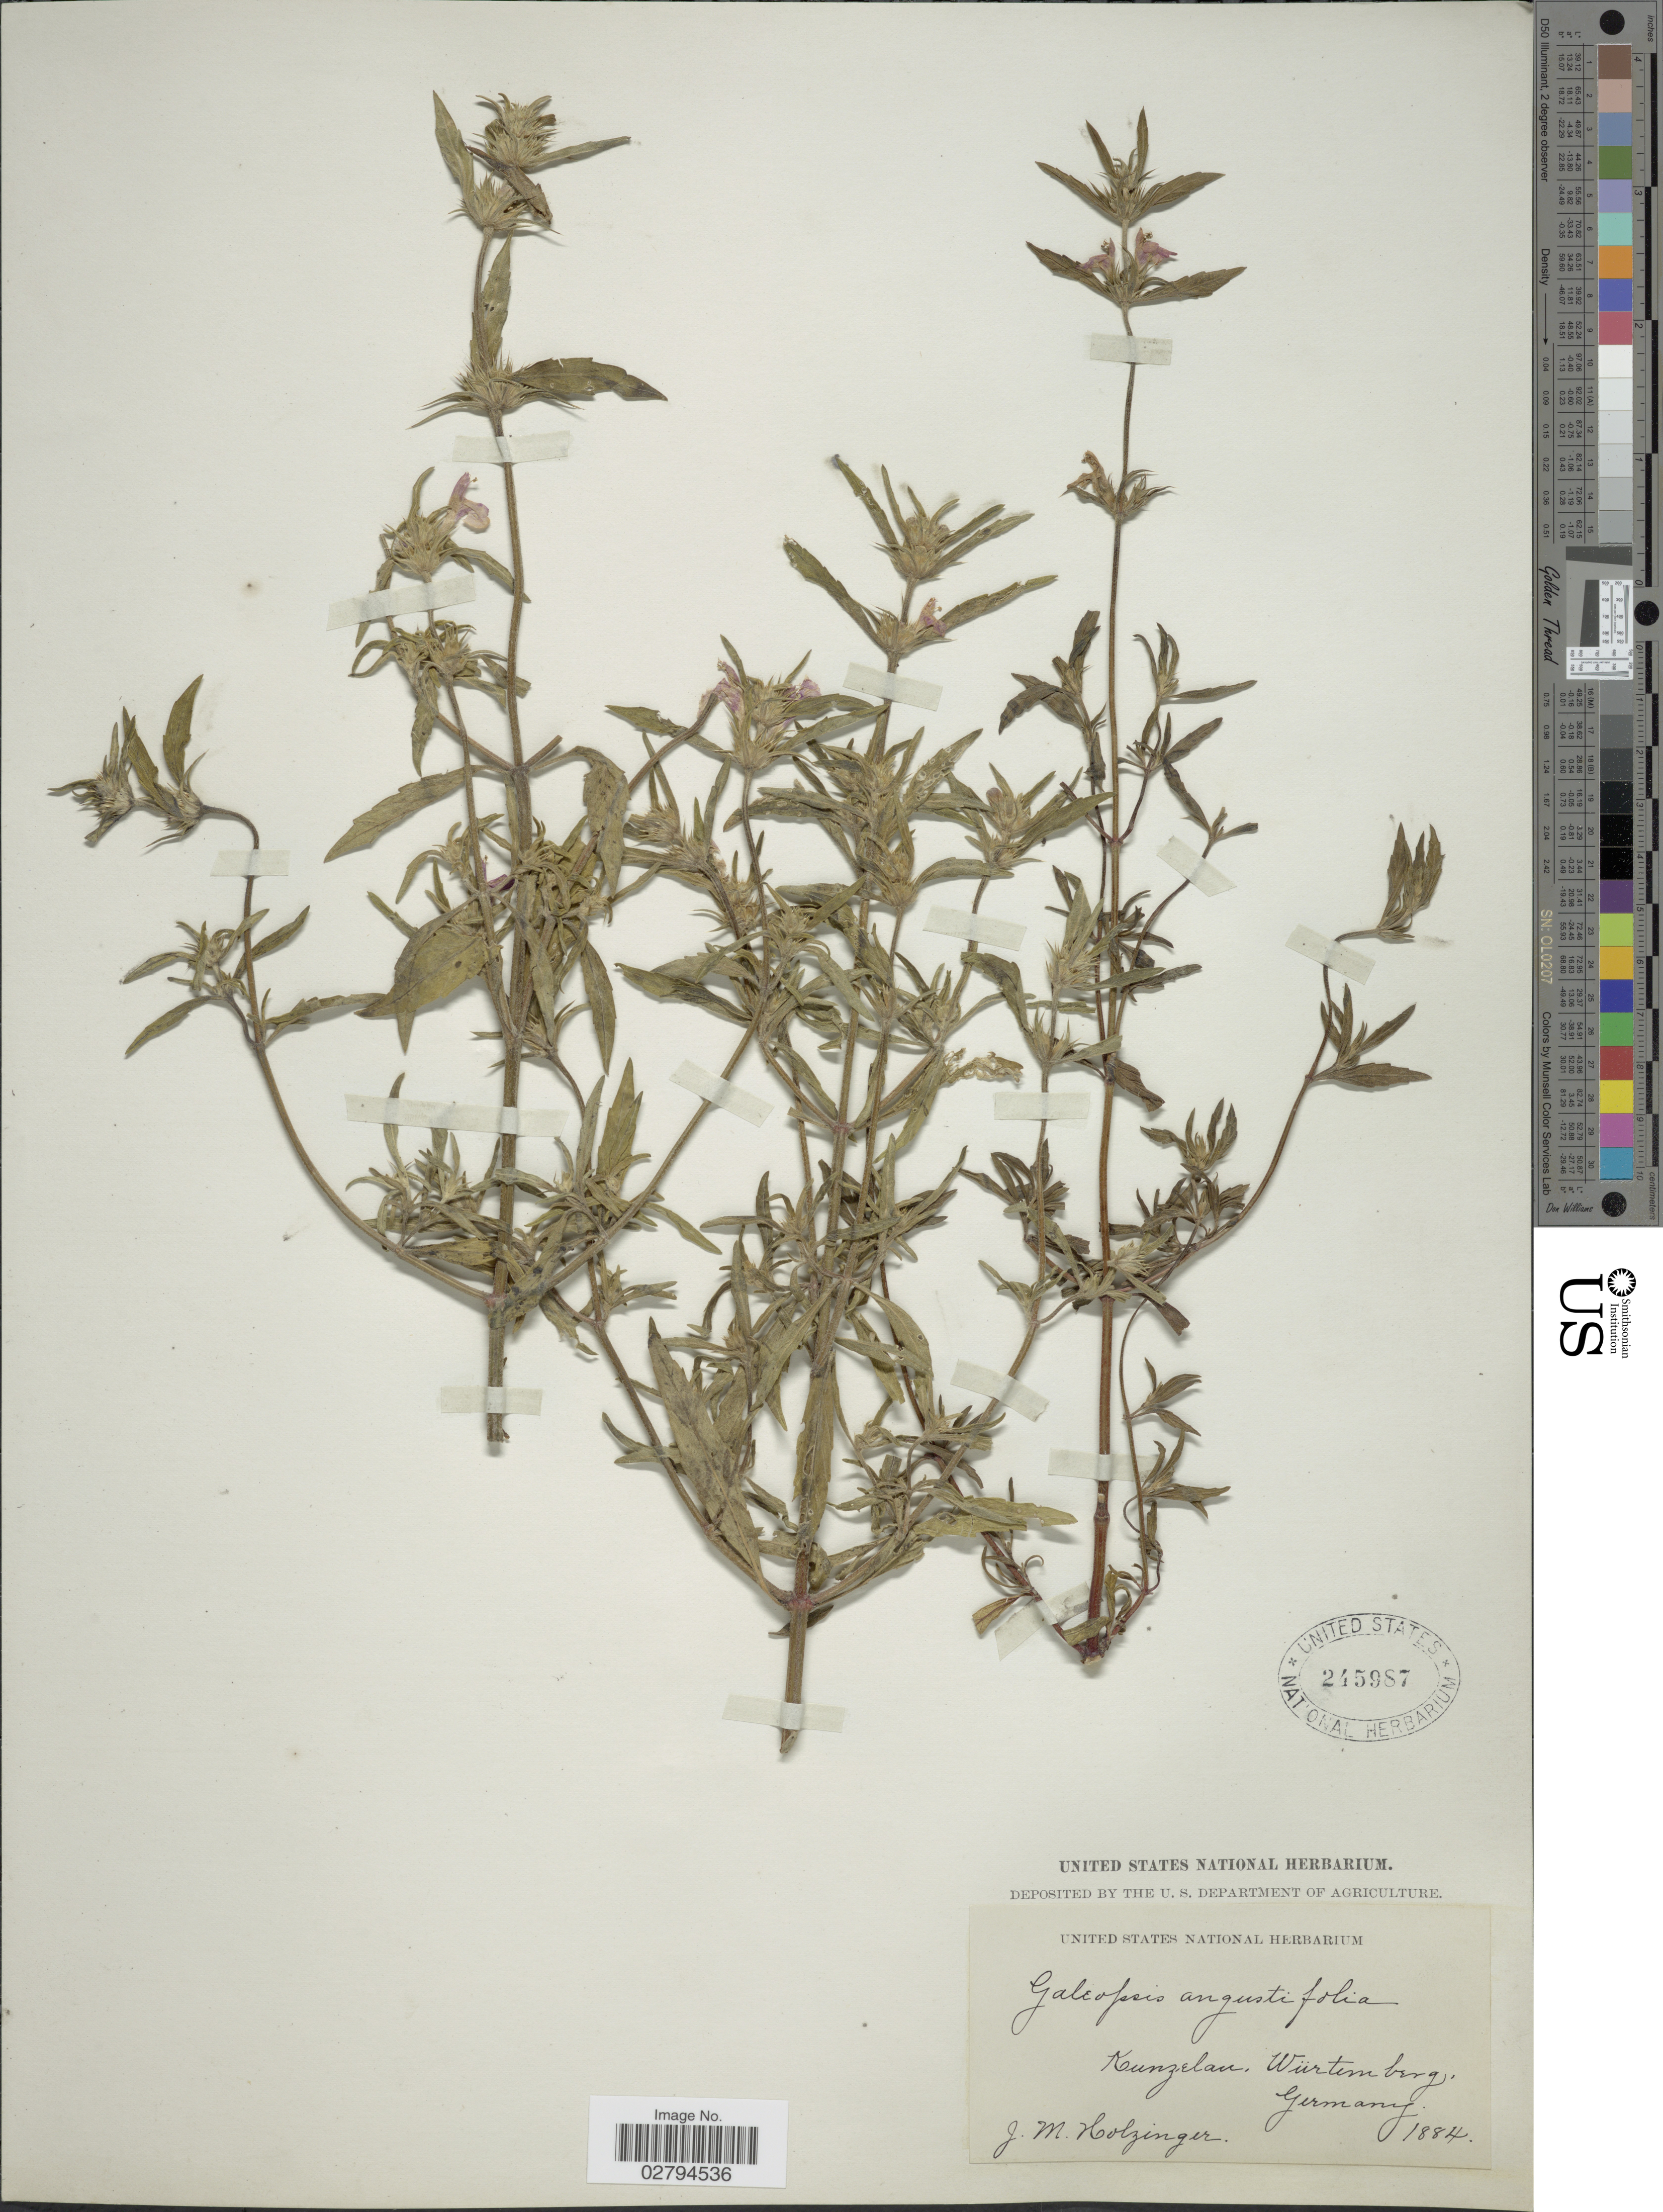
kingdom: Plantae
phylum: Tracheophyta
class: Magnoliopsida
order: Lamiales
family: Lamiaceae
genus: Galeopsis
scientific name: Galeopsis angustifolia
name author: Ehrh. ex Hoffm.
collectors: J. M. Holzinger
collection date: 1884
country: Germany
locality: Kunzelan, Würtemberg.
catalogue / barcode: US 245987